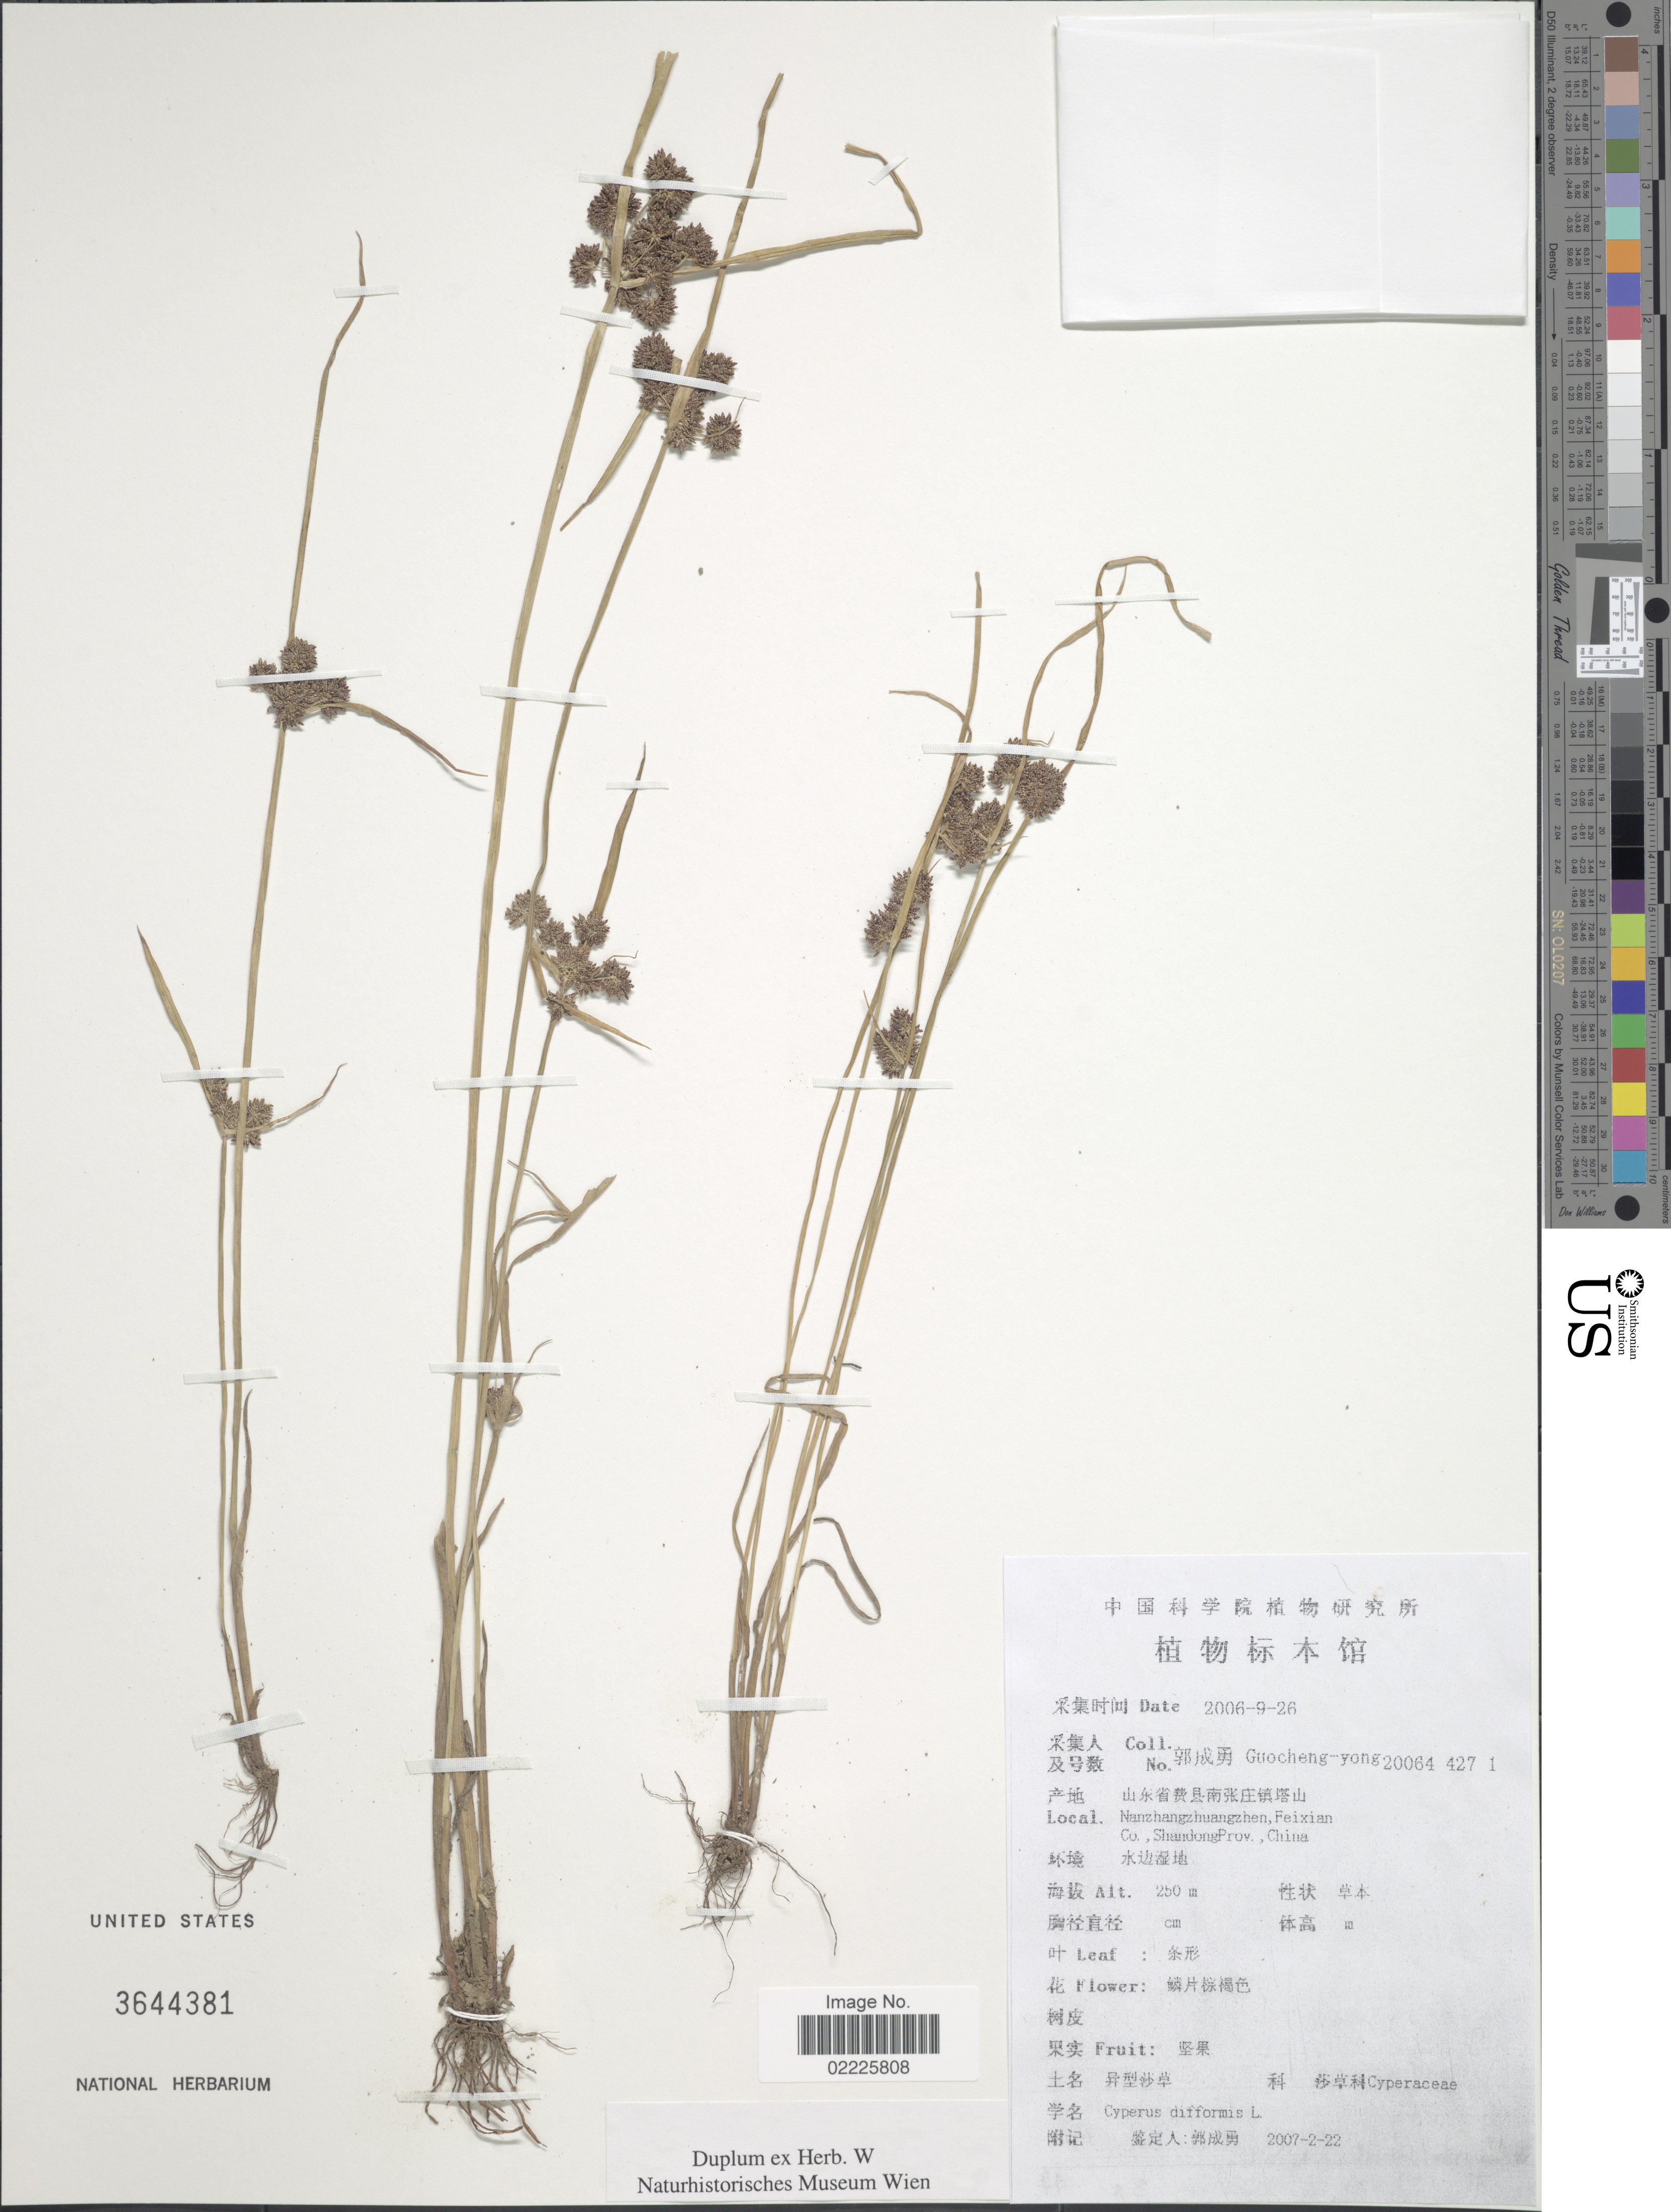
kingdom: Plantae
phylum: Tracheophyta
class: Liliopsida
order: Poales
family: Cyperaceae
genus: Cyperus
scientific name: Cyperus difformis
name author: L.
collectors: Guo cheng-yong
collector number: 200644271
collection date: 2006-09-26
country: China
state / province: Shandong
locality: Nanzhangzhuangzhen, Feixian Co., Shandong Prov.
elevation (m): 250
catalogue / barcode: US 36644381